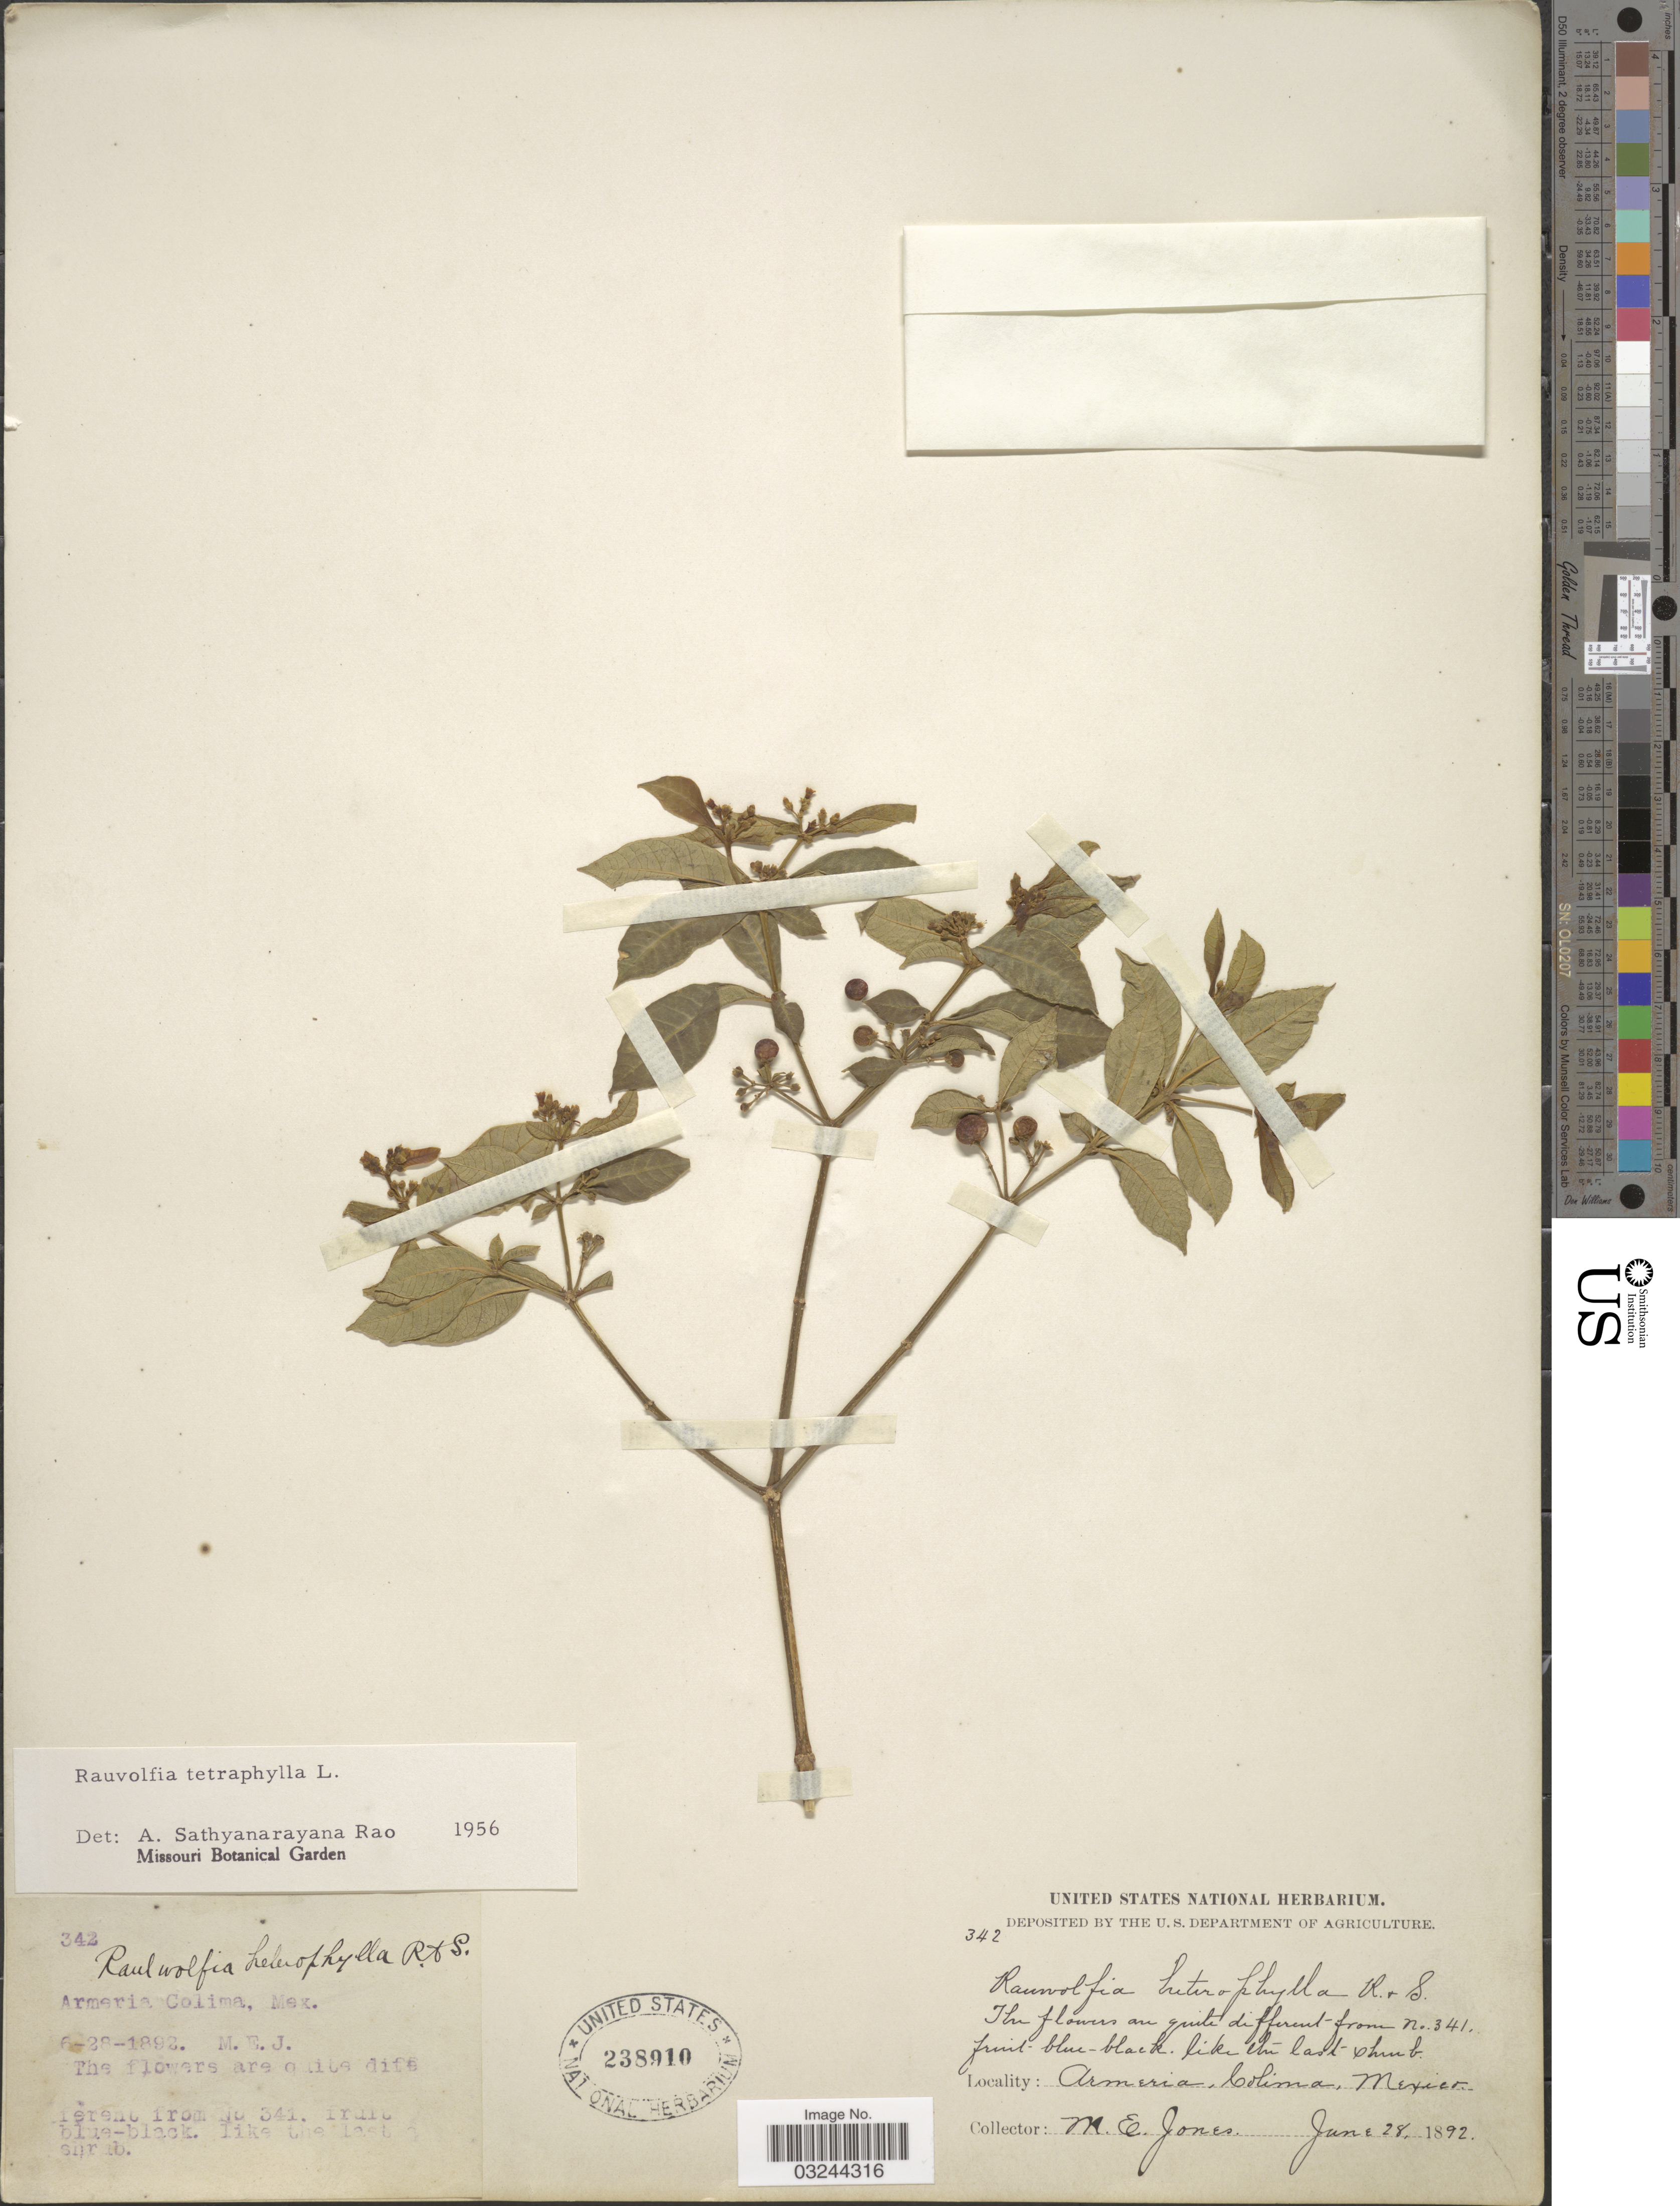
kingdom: Plantae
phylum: Tracheophyta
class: Magnoliopsida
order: Gentianales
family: Apocynaceae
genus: Rauvolfia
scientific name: Rauvolfia tetraphylla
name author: L.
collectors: M. E. Jones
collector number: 342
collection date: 1892-06-28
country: Mexico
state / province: Colima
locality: Armeria, Colima.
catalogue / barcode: US 238910